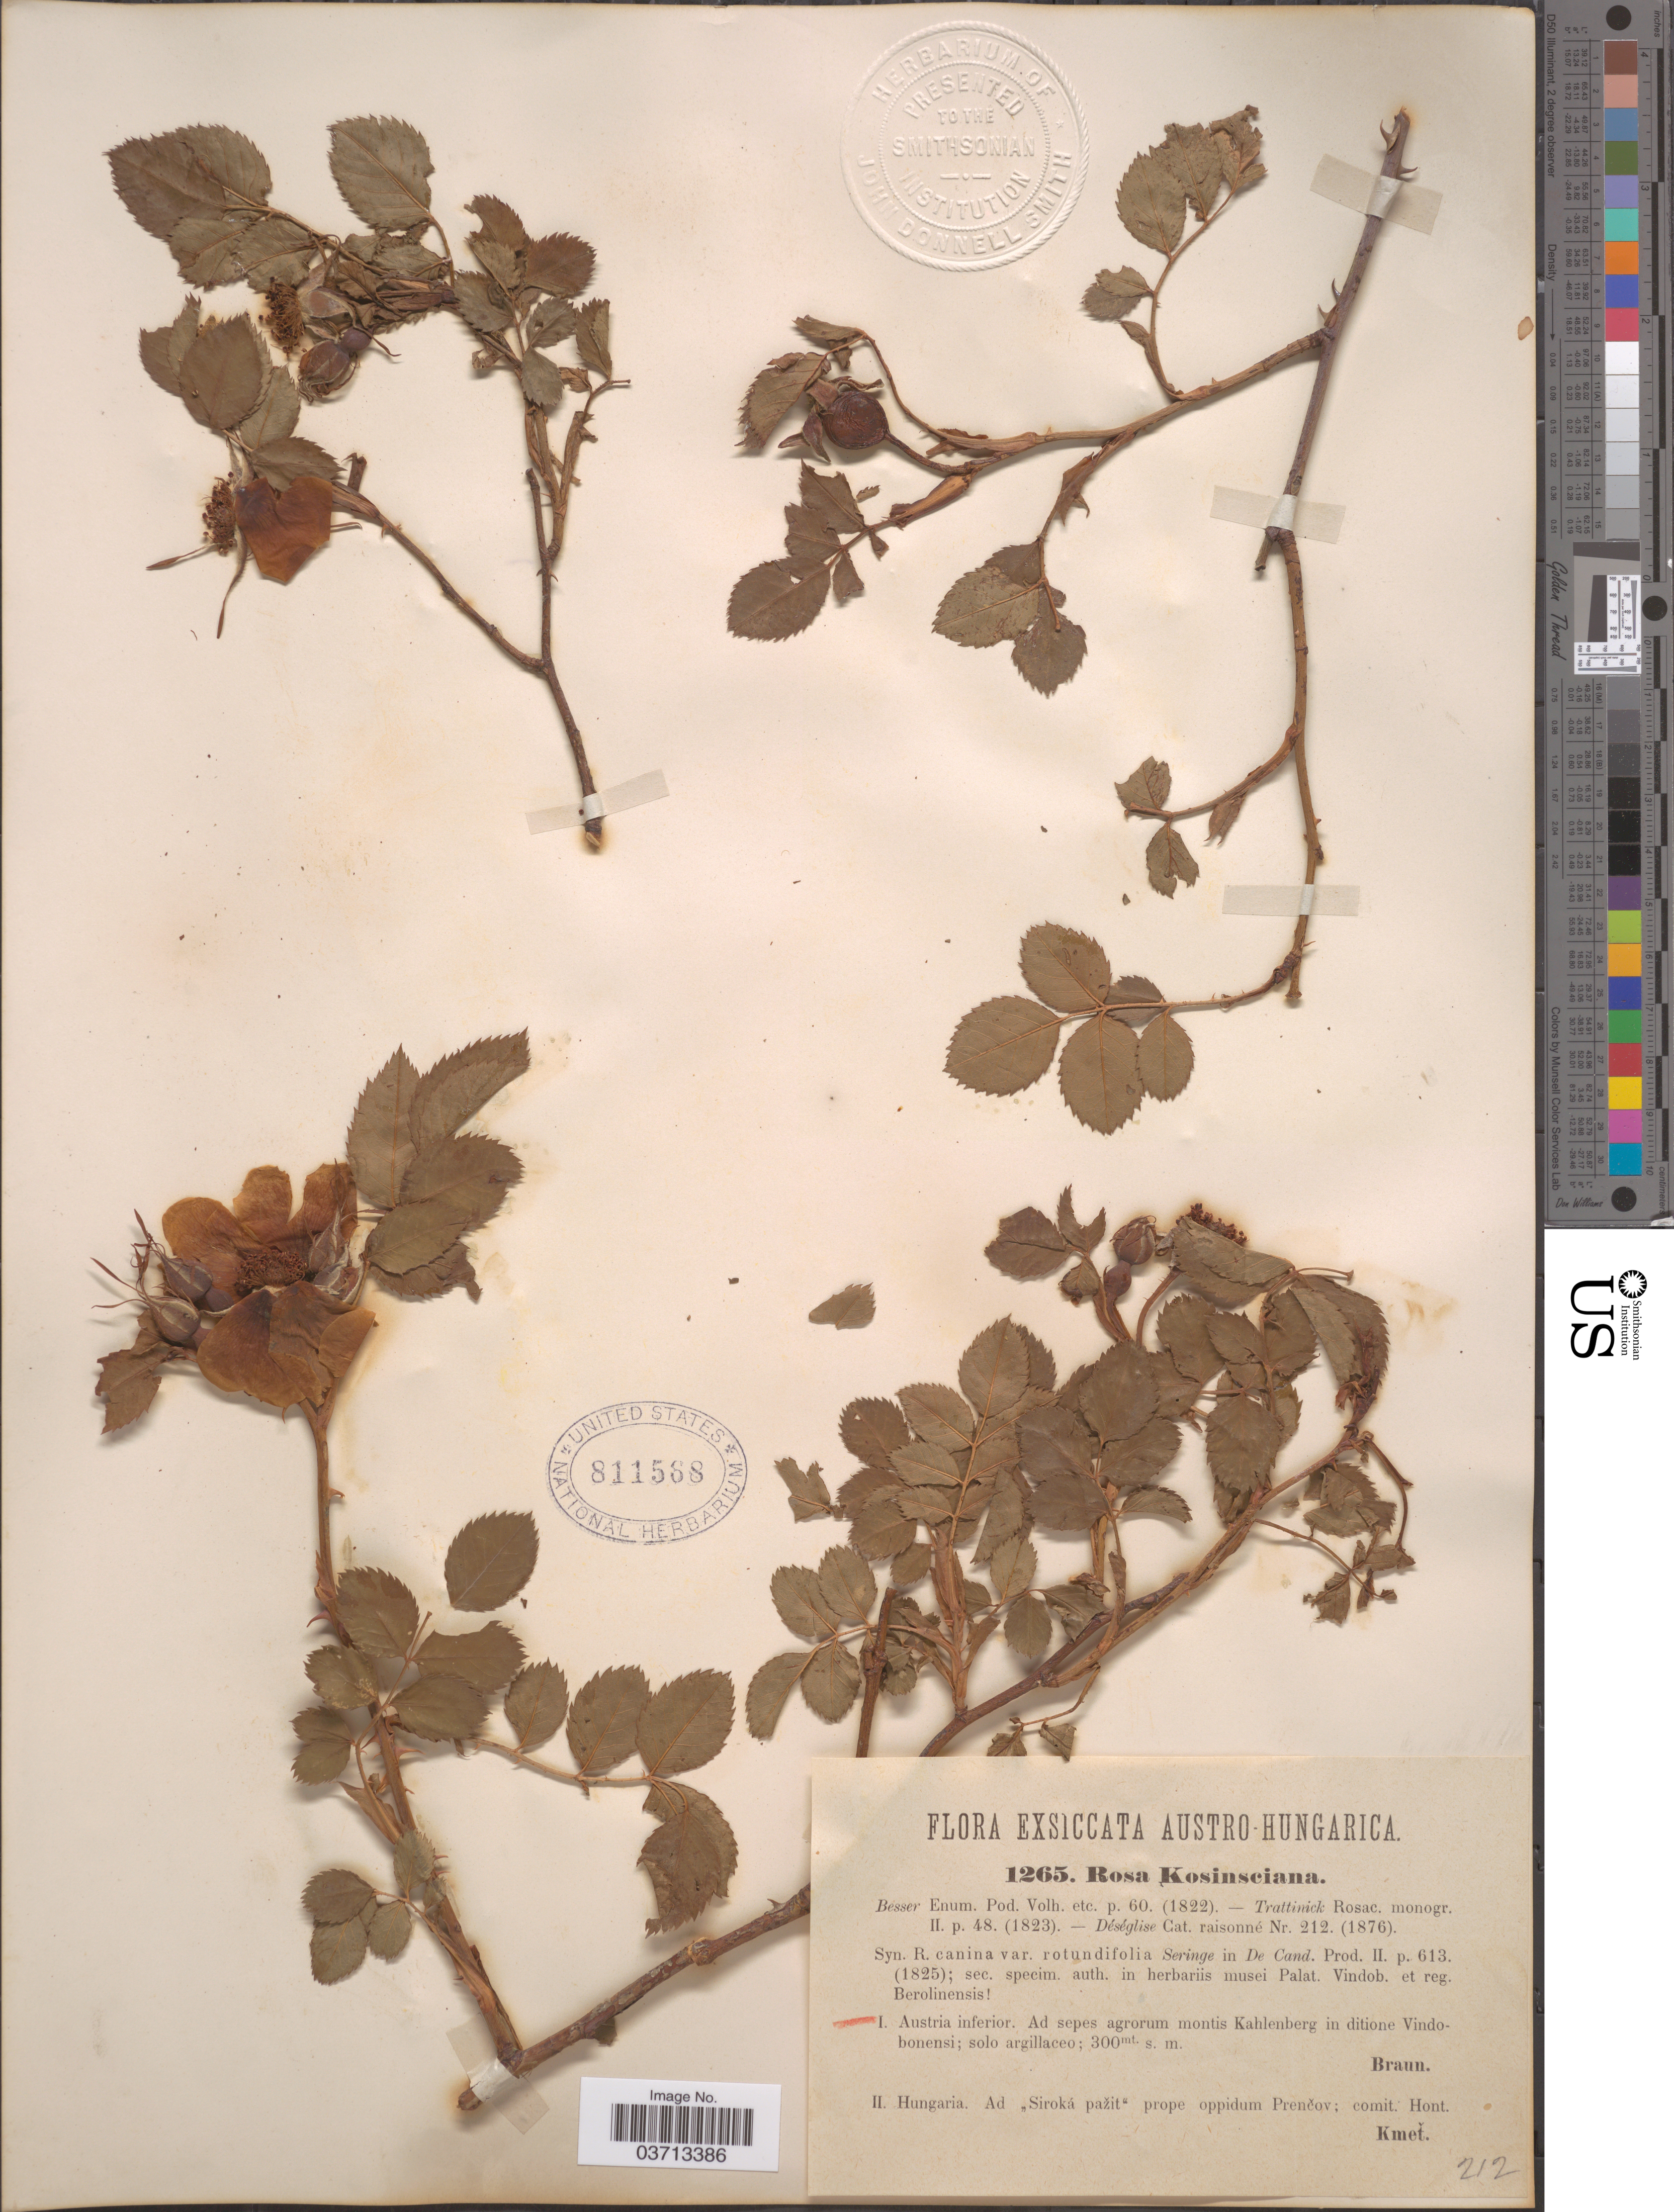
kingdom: Plantae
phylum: Tracheophyta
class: Magnoliopsida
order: Rosales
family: Rosaceae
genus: Rosa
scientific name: Rosa kosinciana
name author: Paill.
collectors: Braun, --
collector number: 1265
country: Austria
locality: Austria inferior. Ad sepes agrorum montis Kahlenberg in ditione Vindobonensi.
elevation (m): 300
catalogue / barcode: US 811568